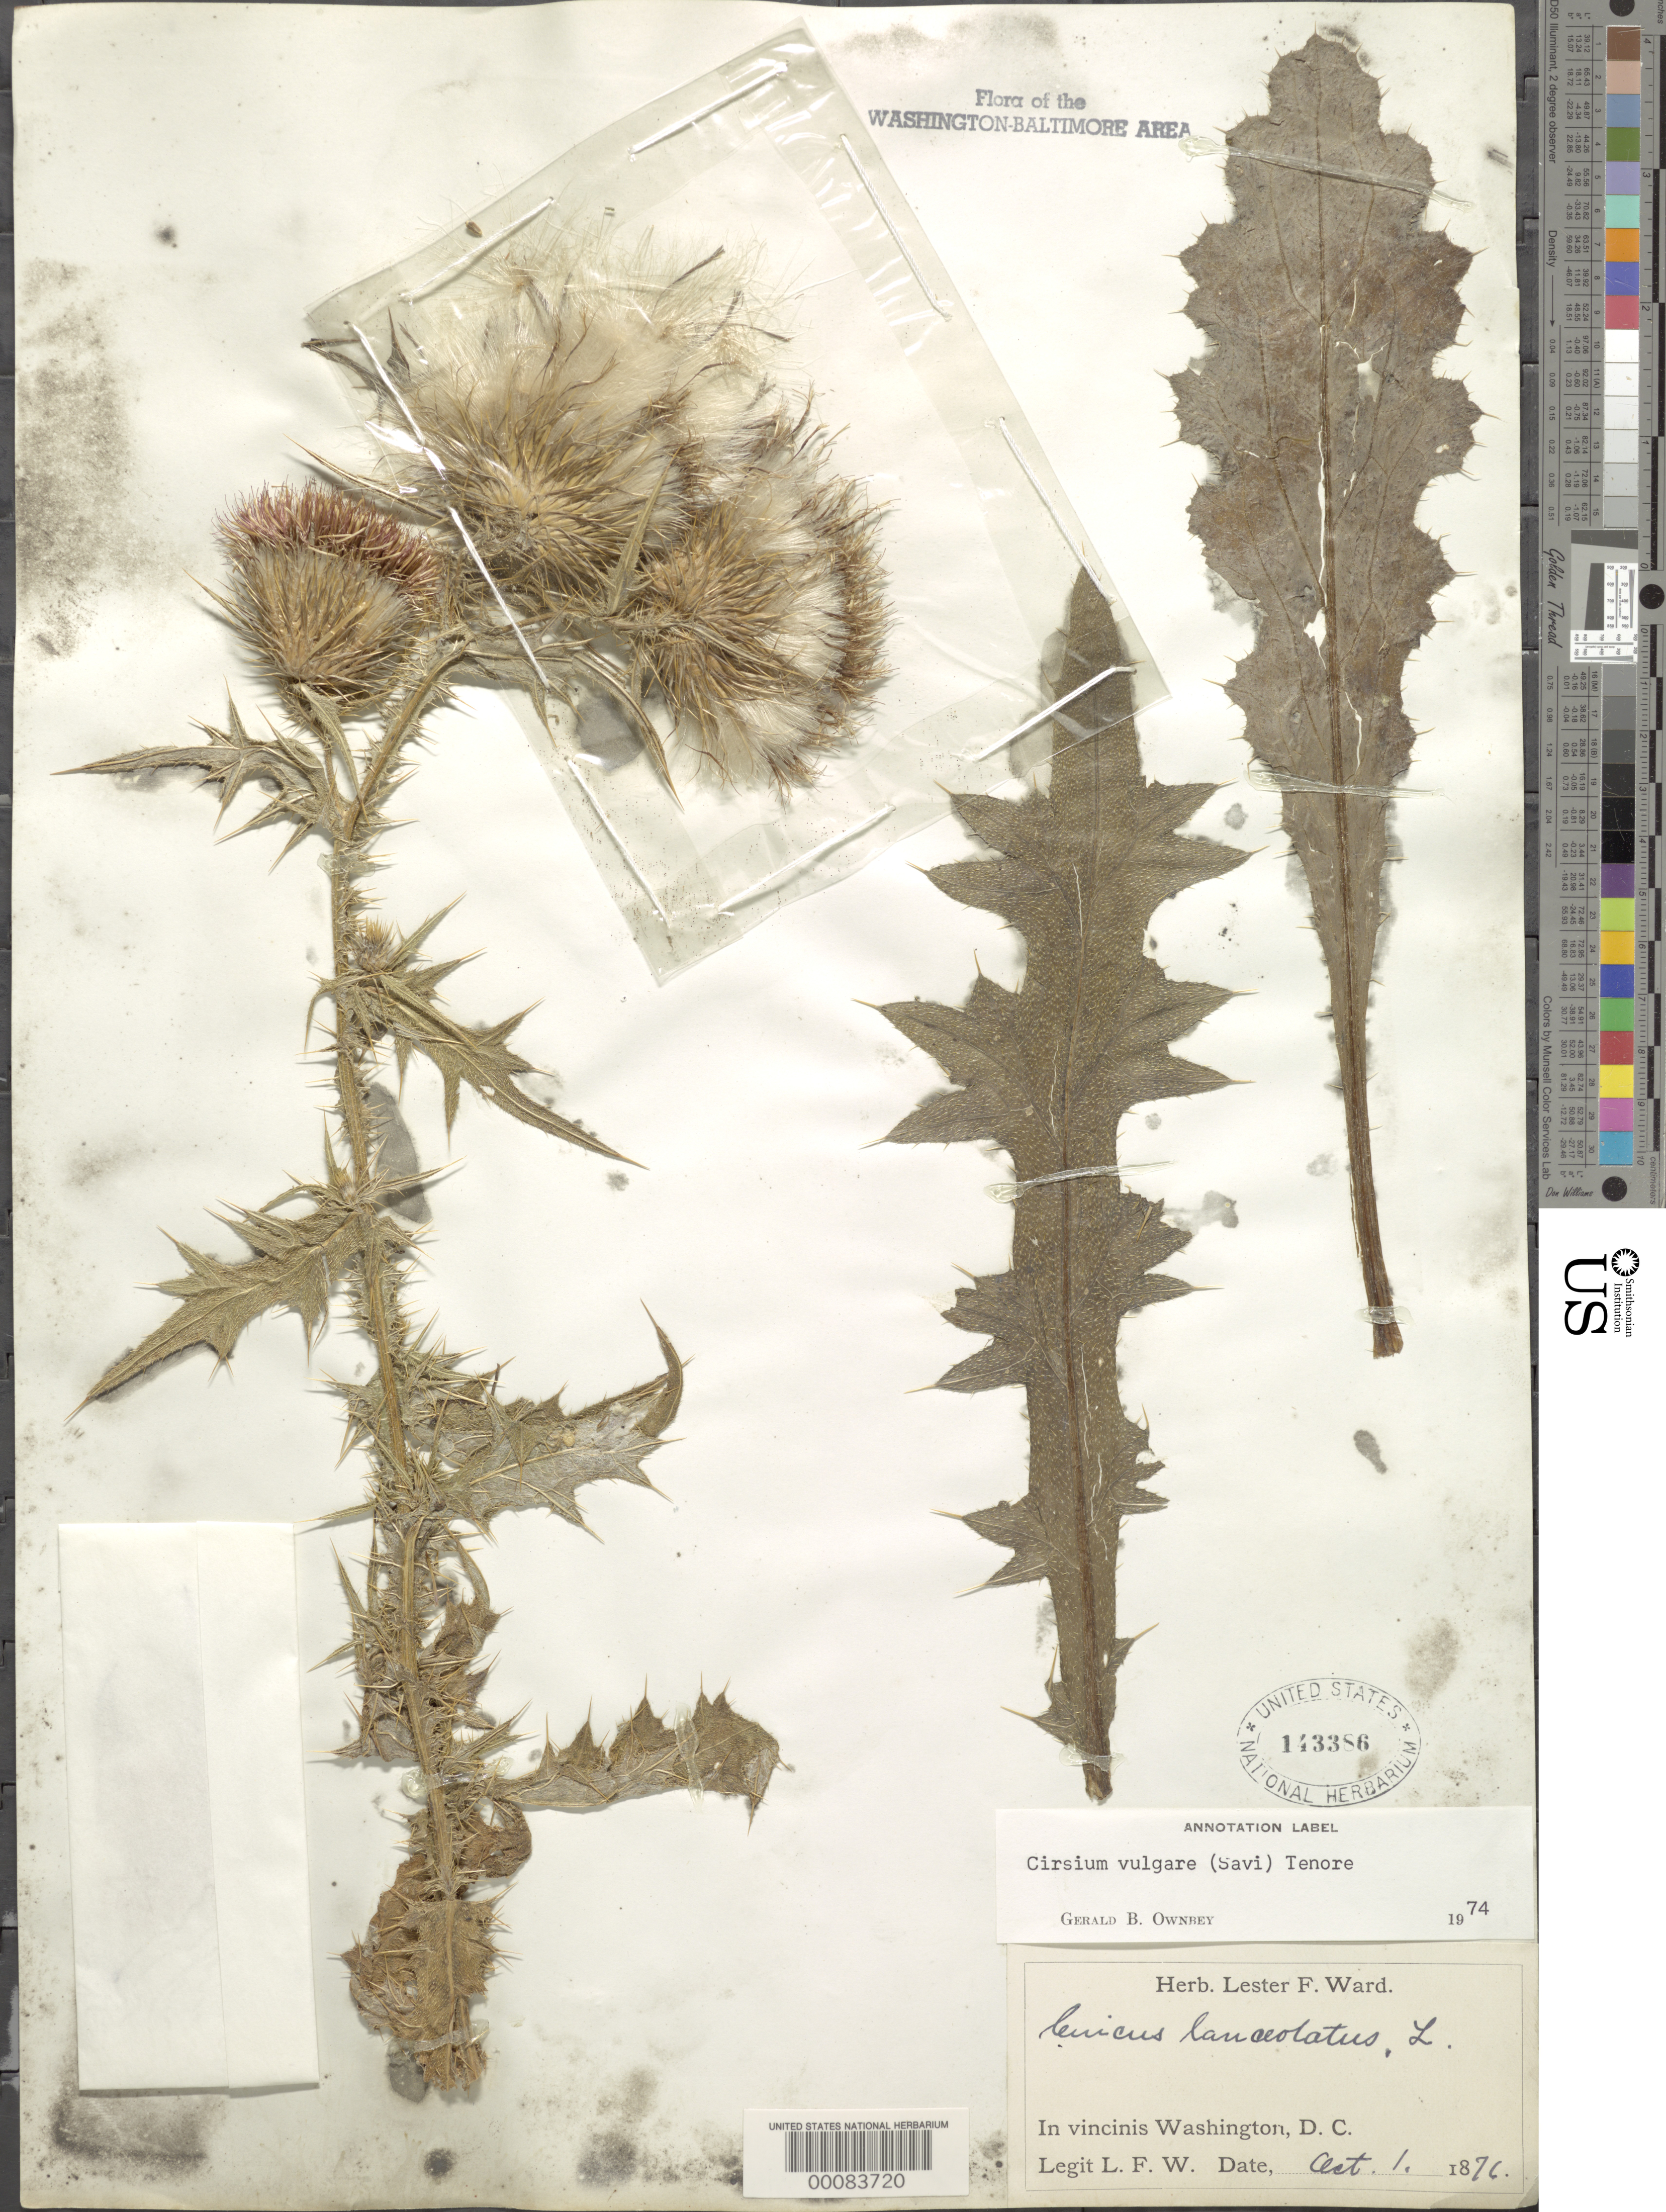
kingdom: Plantae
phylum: Tracheophyta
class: Magnoliopsida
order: Asterales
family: Asteraceae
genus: Cirsium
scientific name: Cirsium vulgare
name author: (Savi) Ten.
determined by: Ownbey, G. B.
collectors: L. F. Ward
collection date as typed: -1 Oct 1876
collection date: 1876-10-01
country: United States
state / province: District of Columbia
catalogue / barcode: US 143386